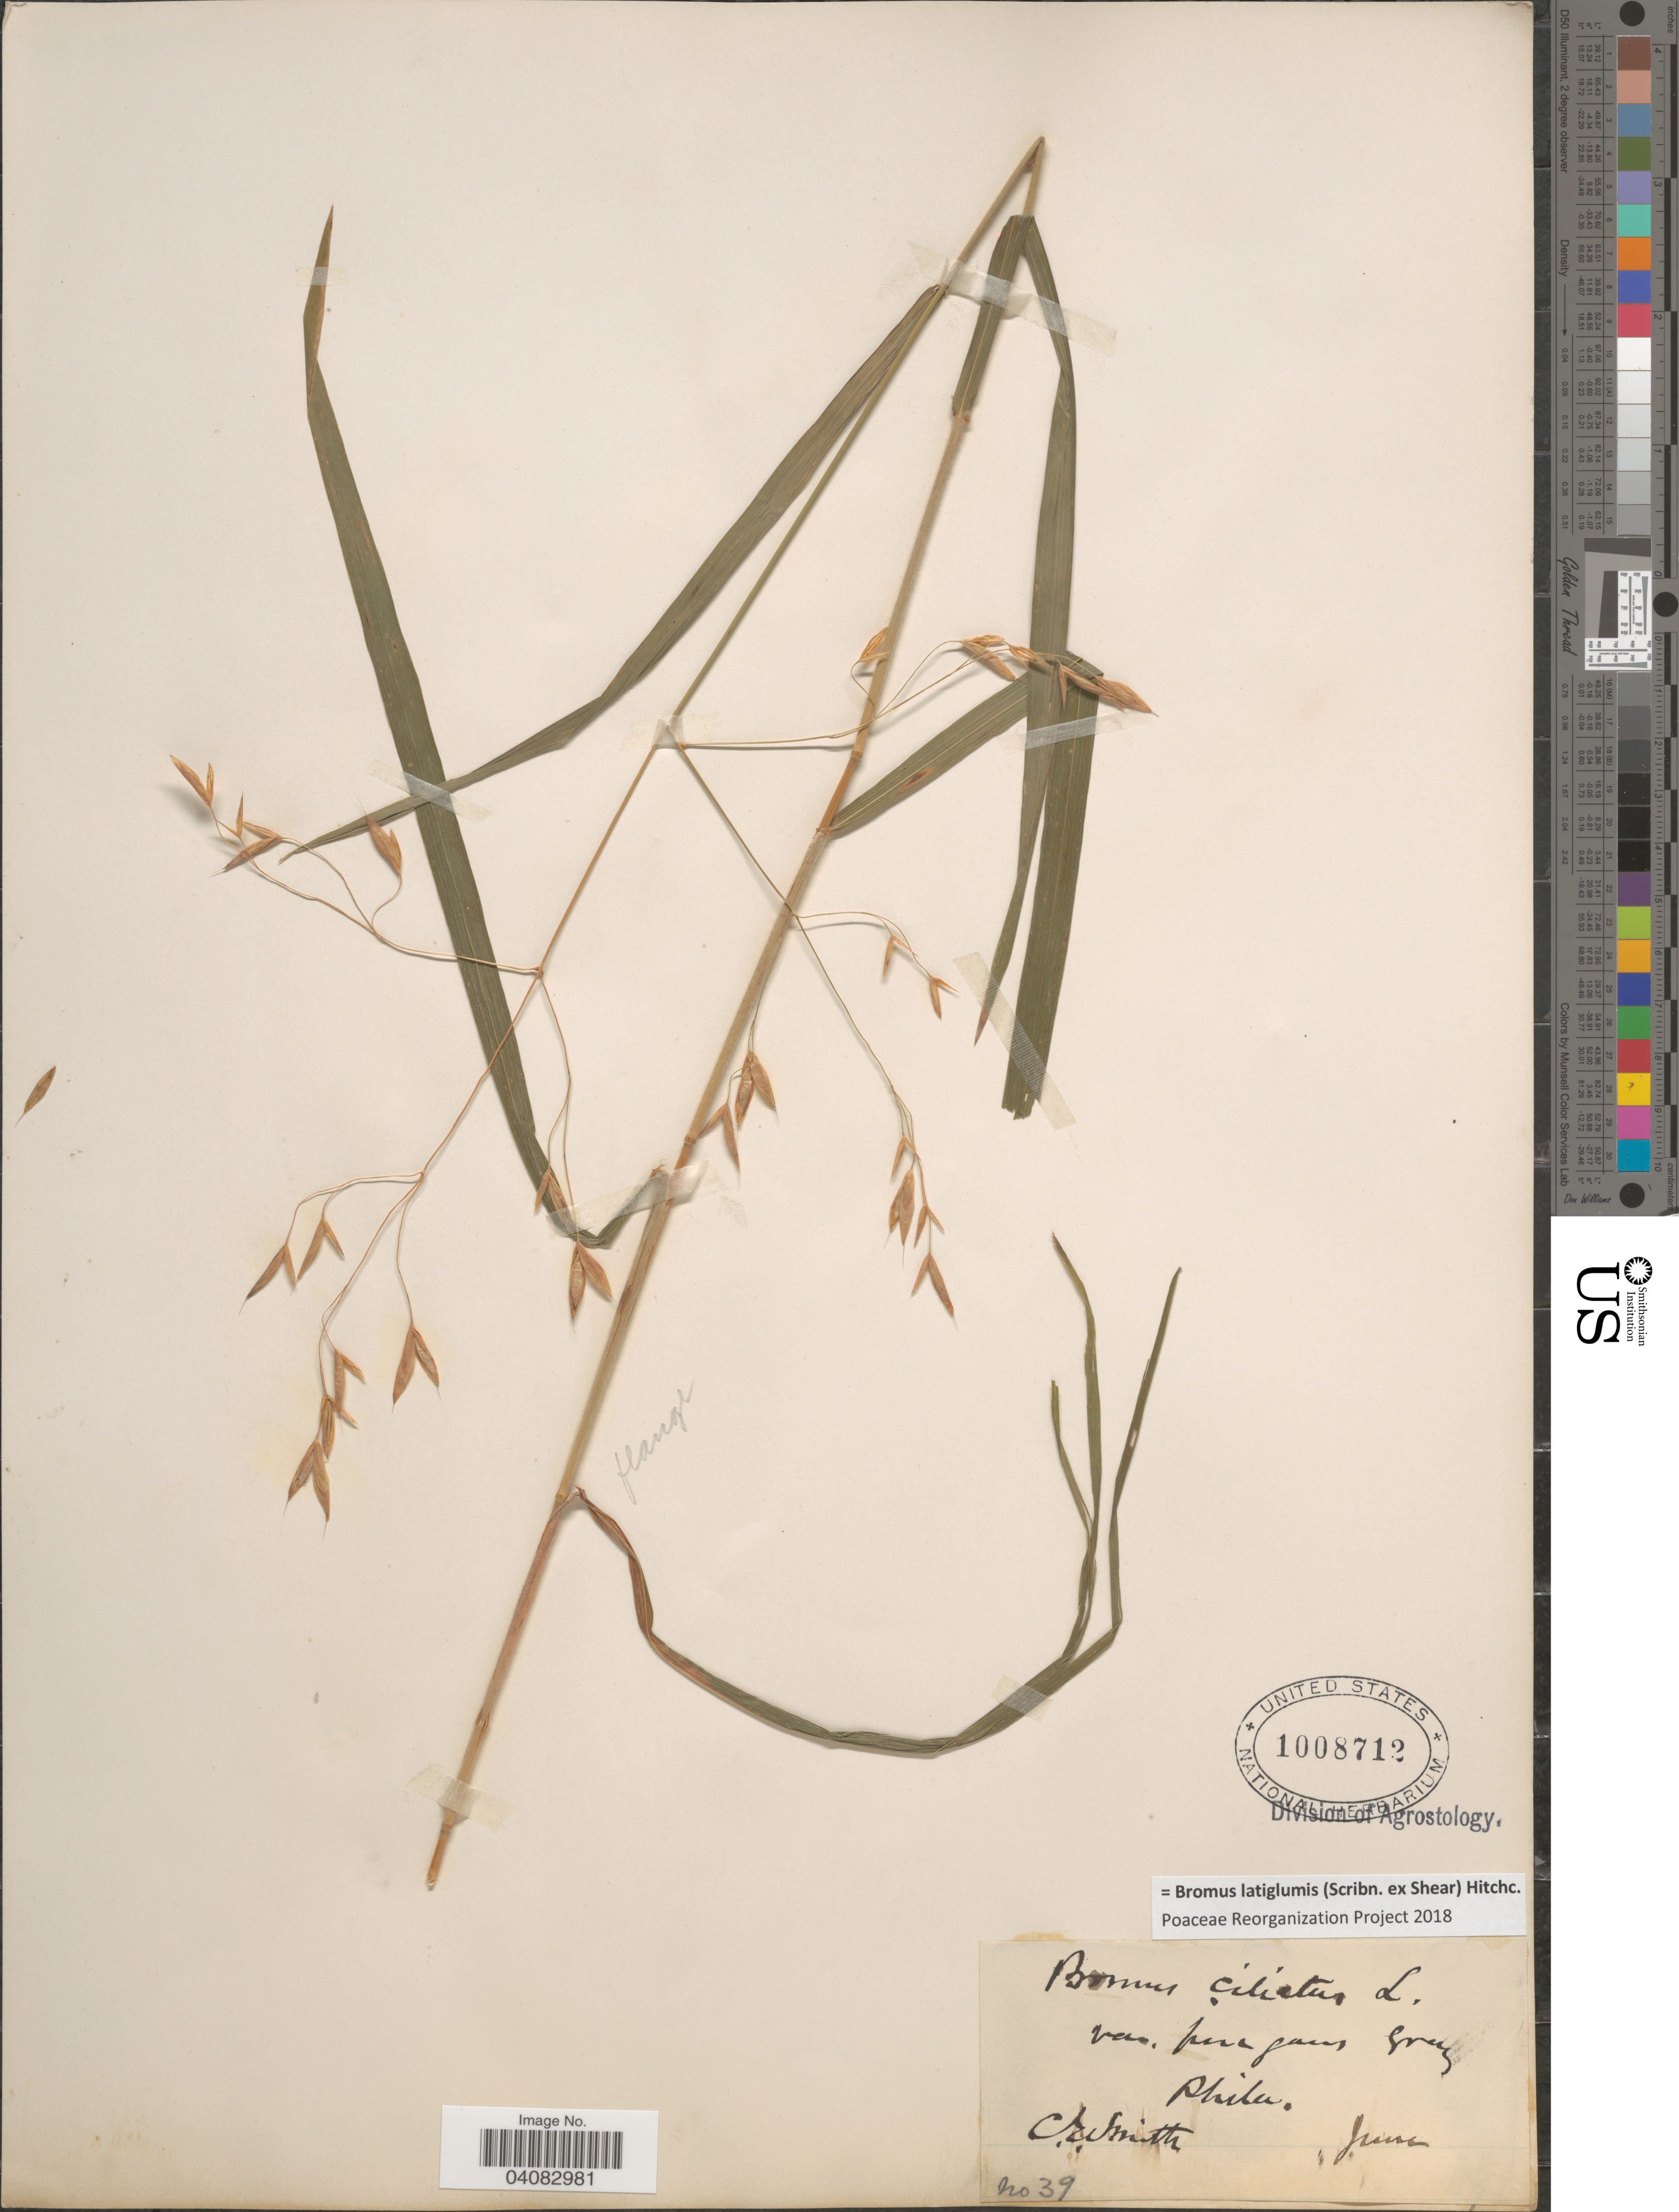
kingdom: Plantae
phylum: Tracheophyta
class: Liliopsida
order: Poales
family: Poaceae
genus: Bromus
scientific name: Bromus latiglumis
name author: (Scribn. ex Shear) Hitchc.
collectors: C. E. Smith Jr.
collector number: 39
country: United States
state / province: Pennsylvania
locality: Phila.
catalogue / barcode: US 1008712